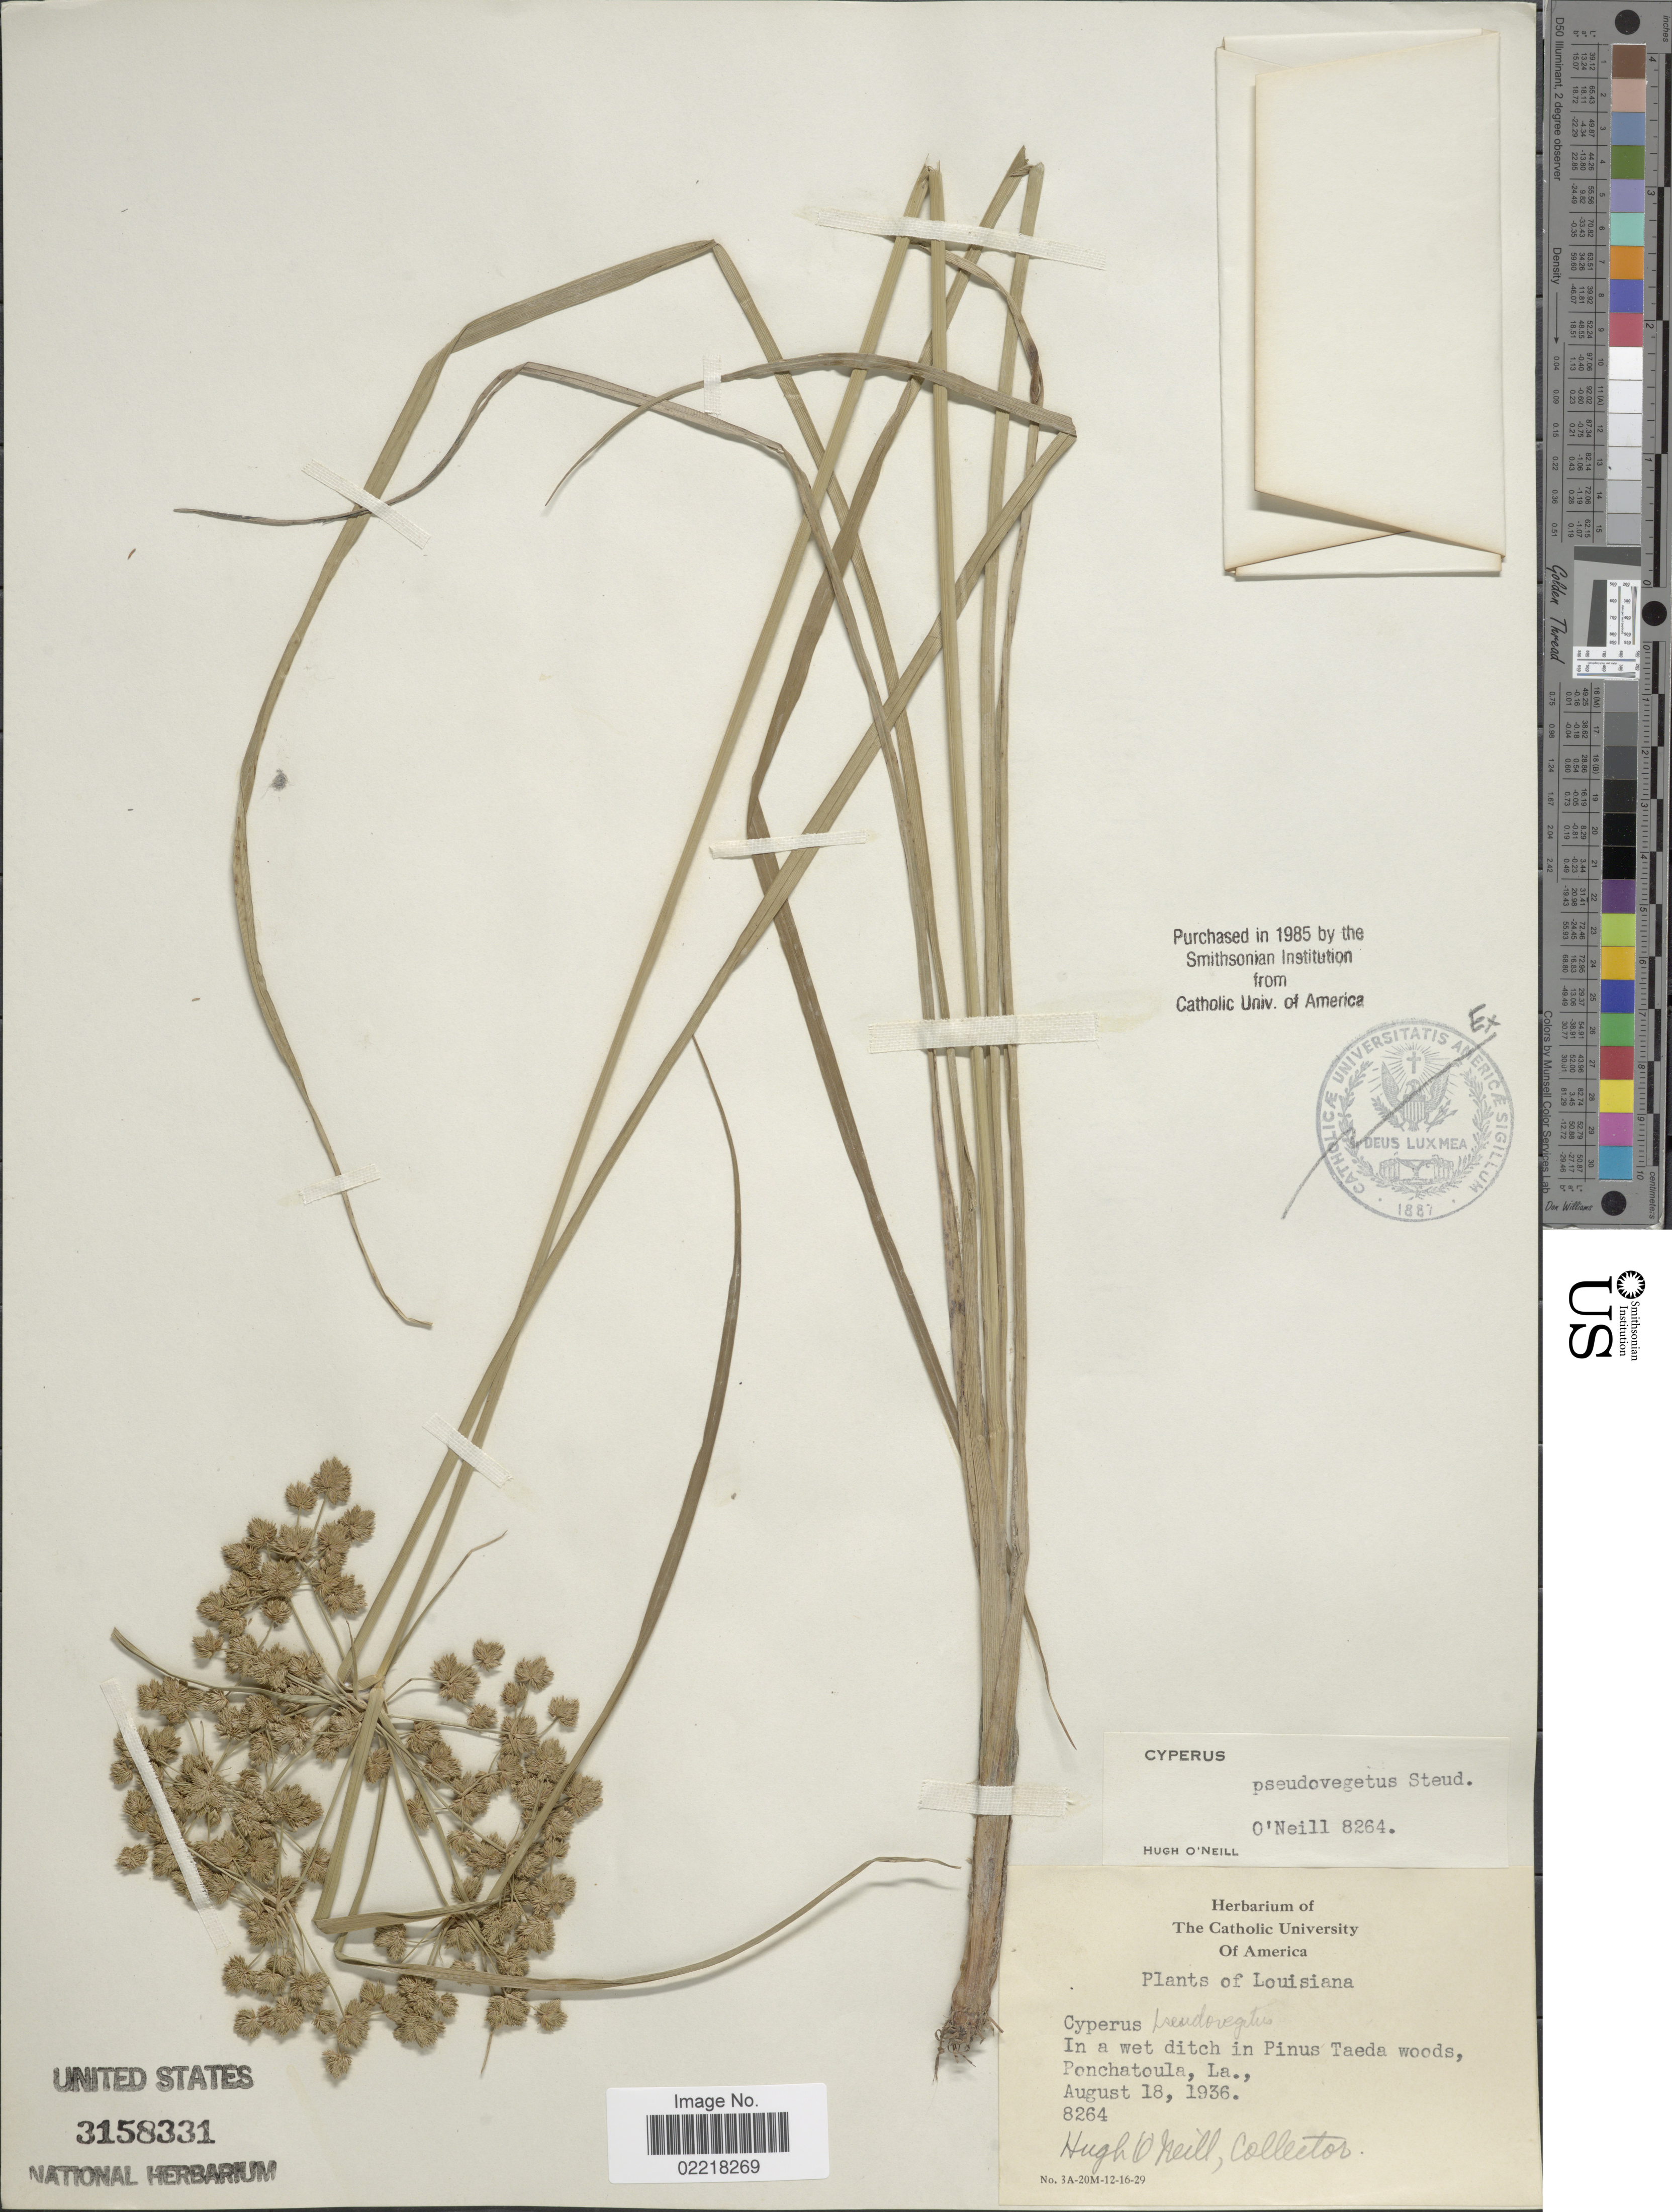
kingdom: Plantae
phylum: Tracheophyta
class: Liliopsida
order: Poales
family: Cyperaceae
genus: Cyperus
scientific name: Cyperus pseudovegetus Steud.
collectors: H. O'Neill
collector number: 8264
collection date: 1936-08-18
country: United States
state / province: Louisiana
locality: Pinus Taeda woods, Ponchatoula, La.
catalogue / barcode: US 3158331